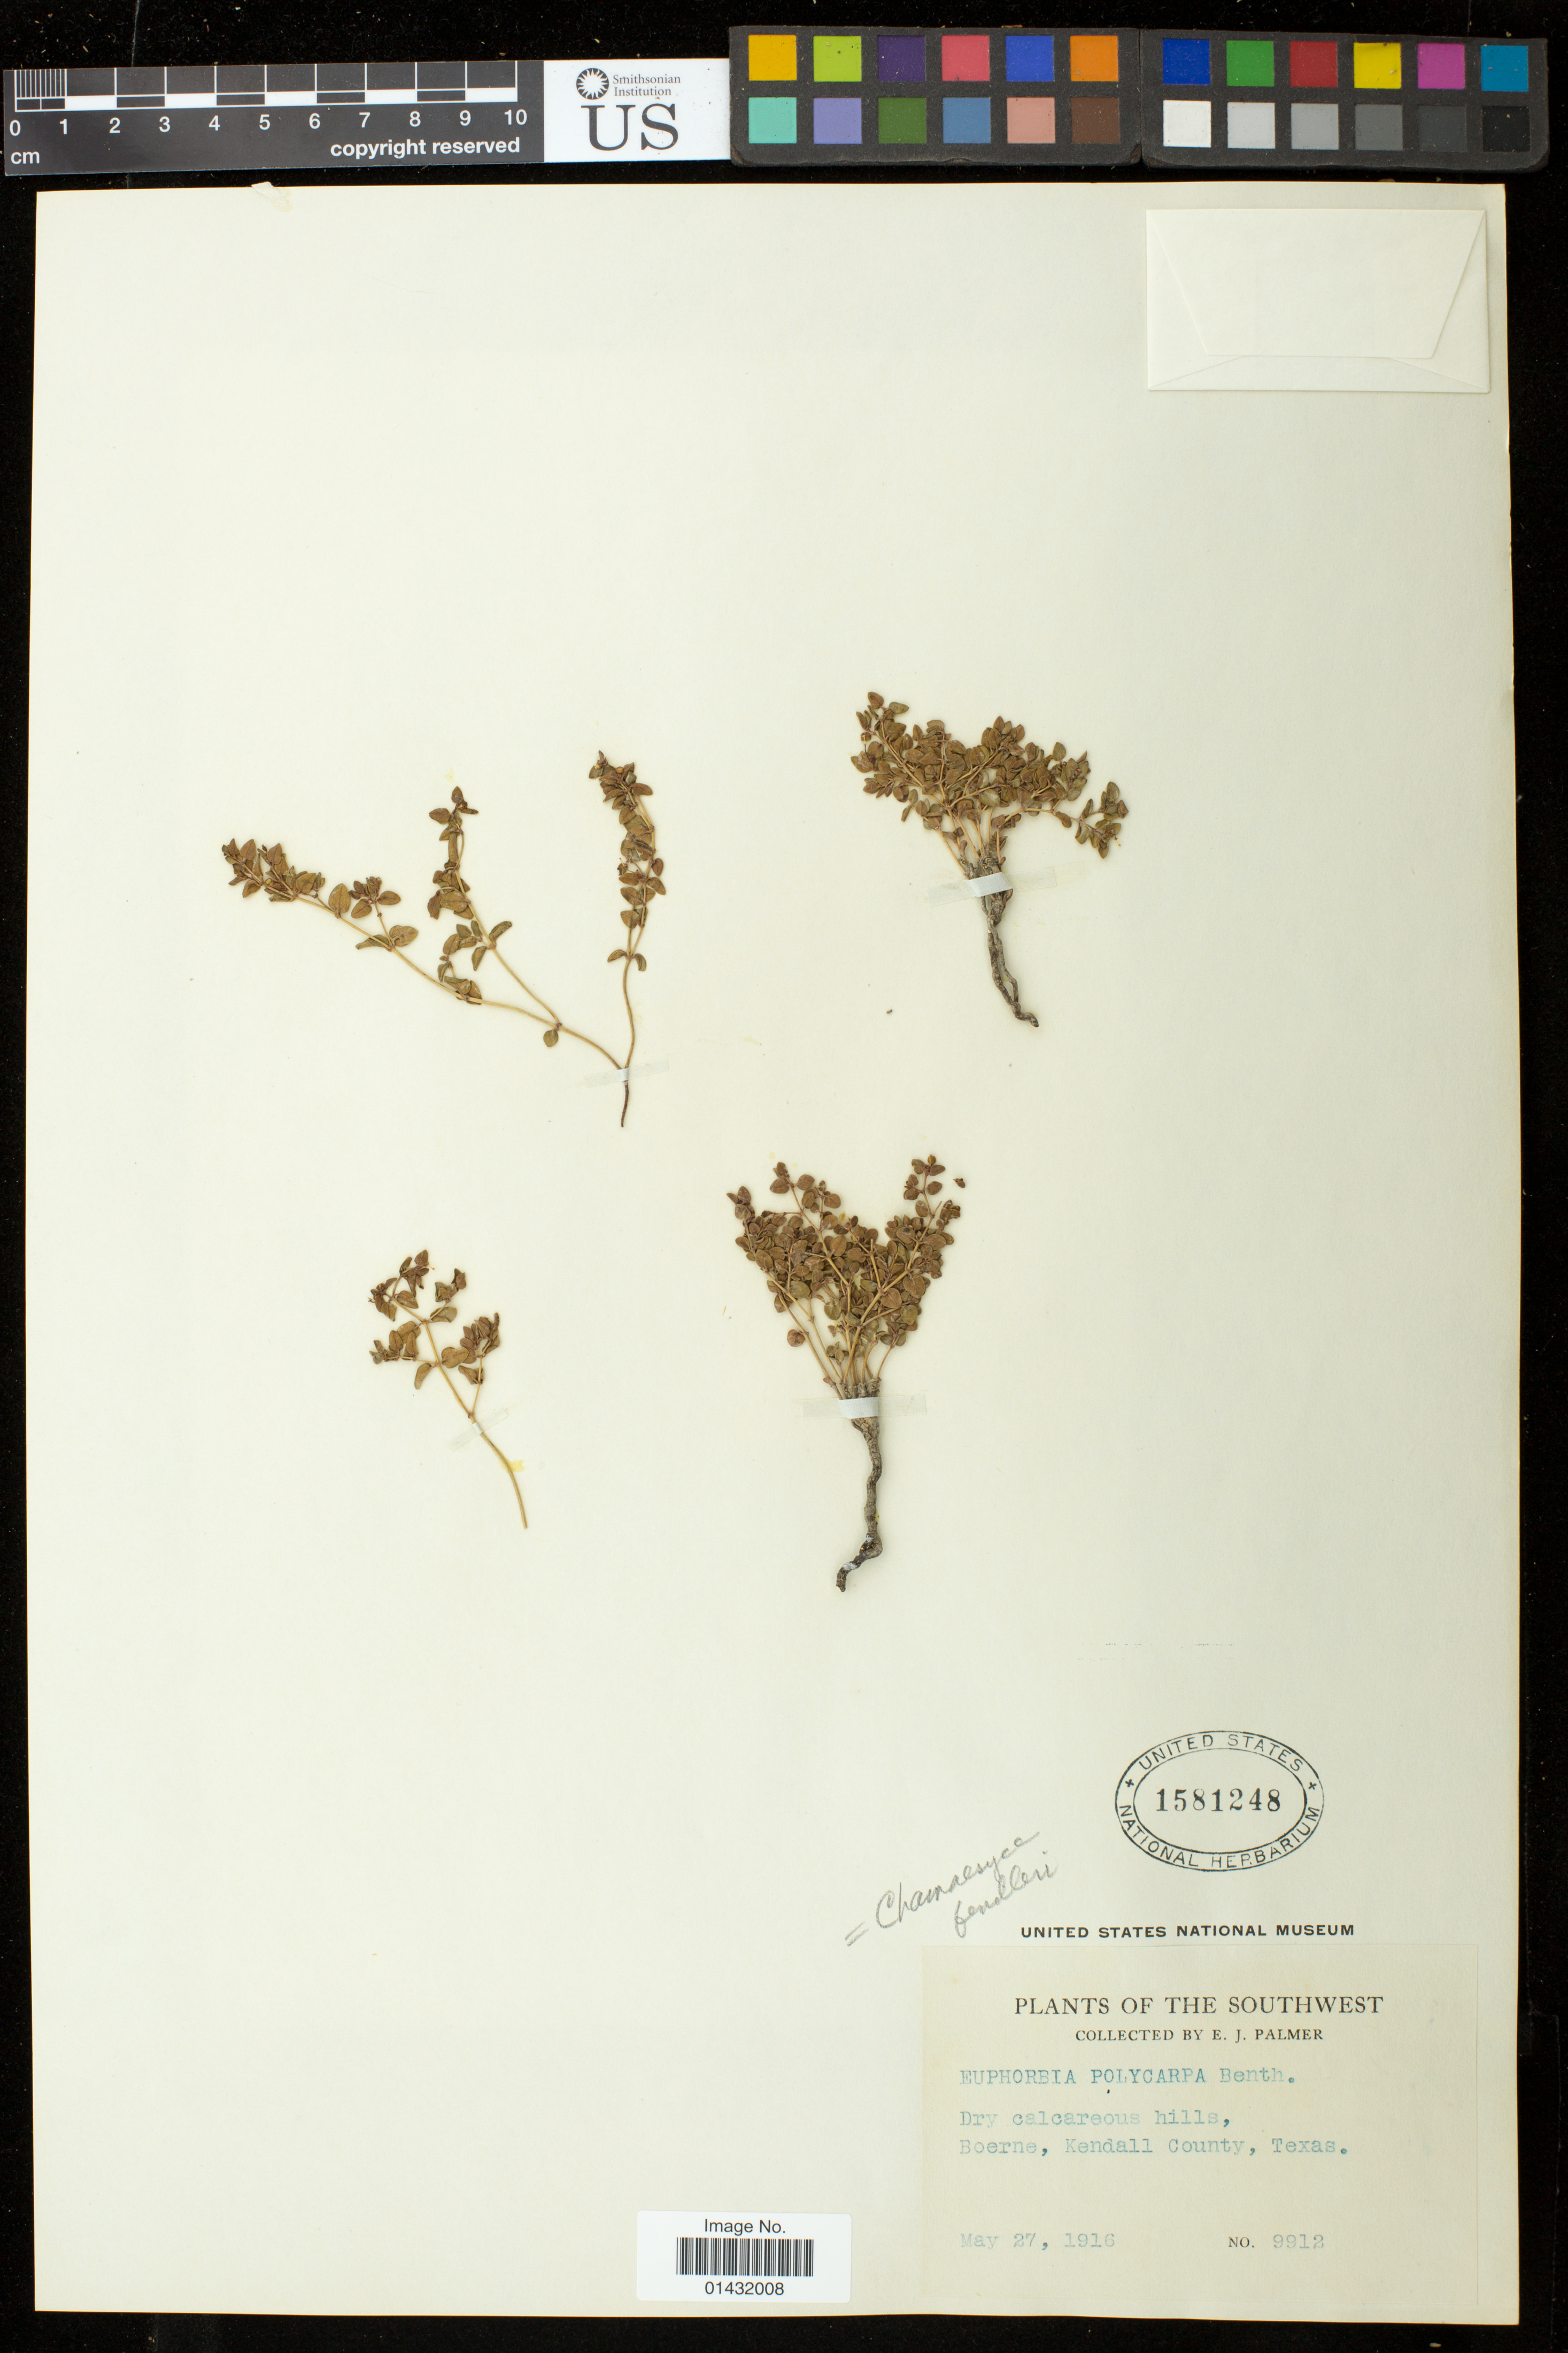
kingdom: Plantae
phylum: Tracheophyta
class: Magnoliopsida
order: Malpighiales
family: Euphorbiaceae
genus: Euphorbia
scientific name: Euphorbia fendleri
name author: Torr. & A. Gray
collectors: E. J. Palmer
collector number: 9912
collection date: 1916-05-27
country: United States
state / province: Texas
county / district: Kendall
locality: Dry calcareous hills, Boerne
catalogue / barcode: US 1581248